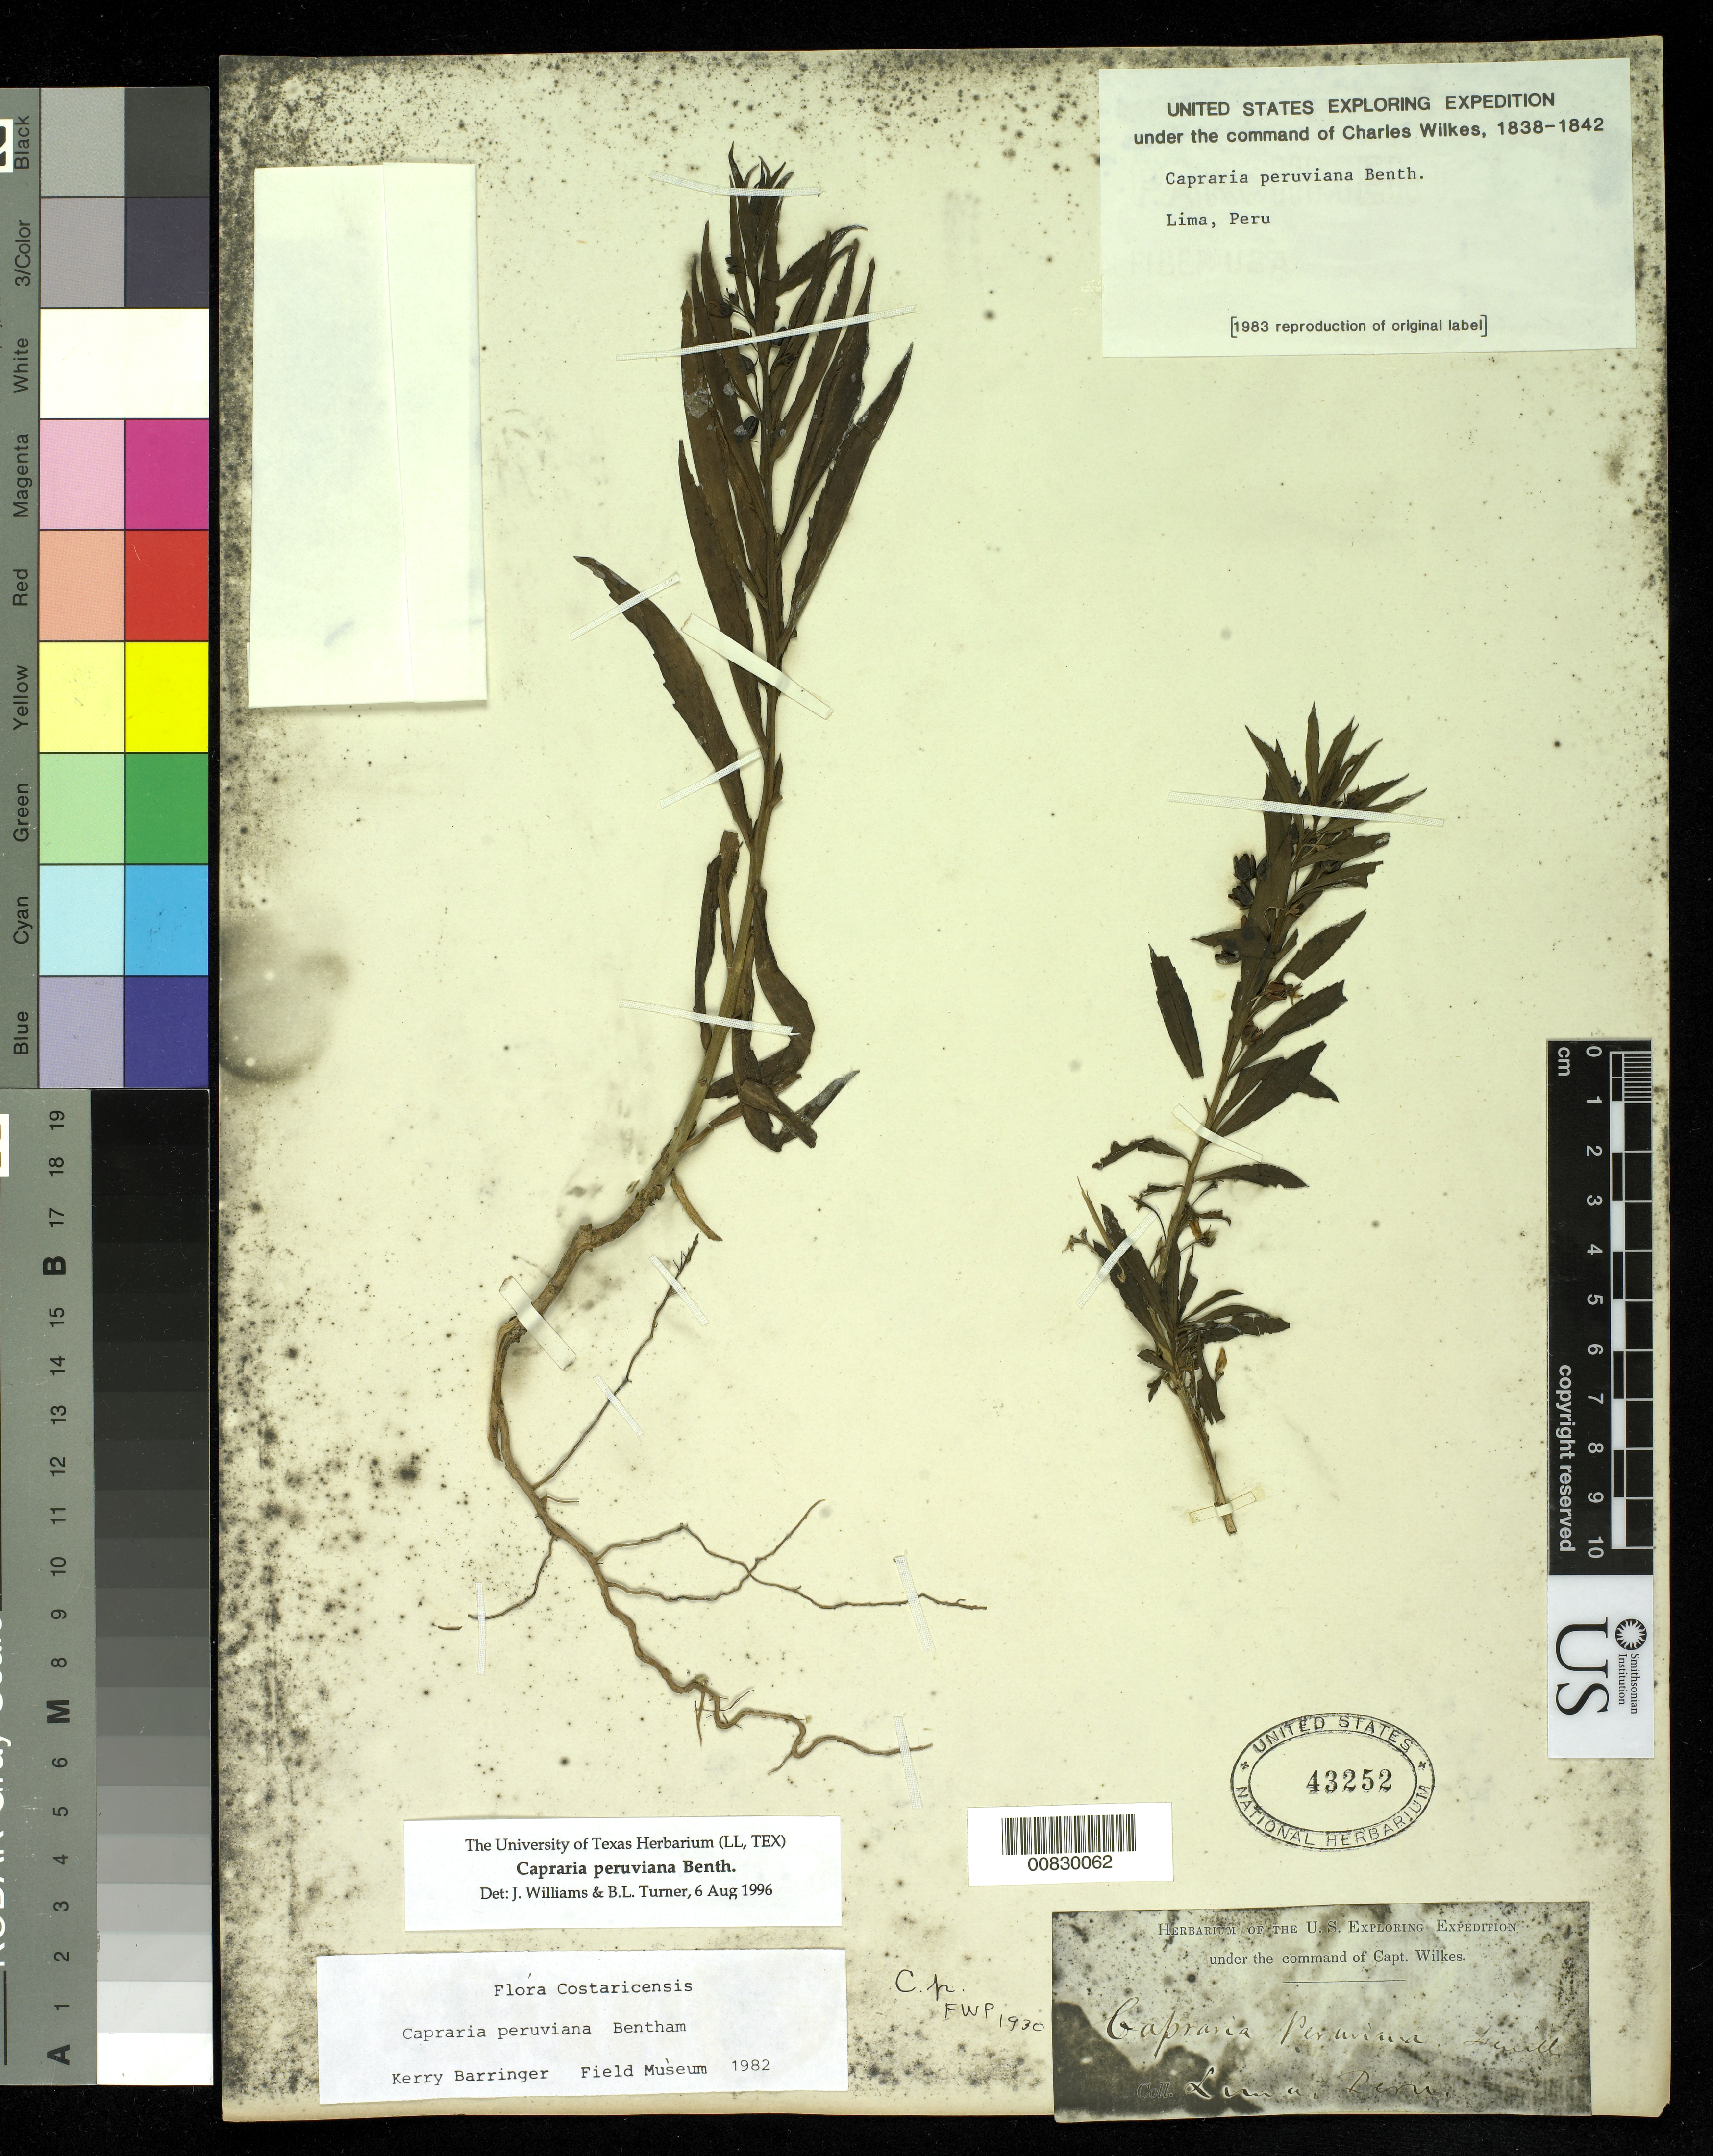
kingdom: Plantae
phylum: Tracheophyta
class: Magnoliopsida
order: Lamiales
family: Scrophulariaceae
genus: Capraria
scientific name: Capraria peruviana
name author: Benth.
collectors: Wilkes Explor. Exped.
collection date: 1838/1842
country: Peru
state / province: Lima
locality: Lima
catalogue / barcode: US 43252